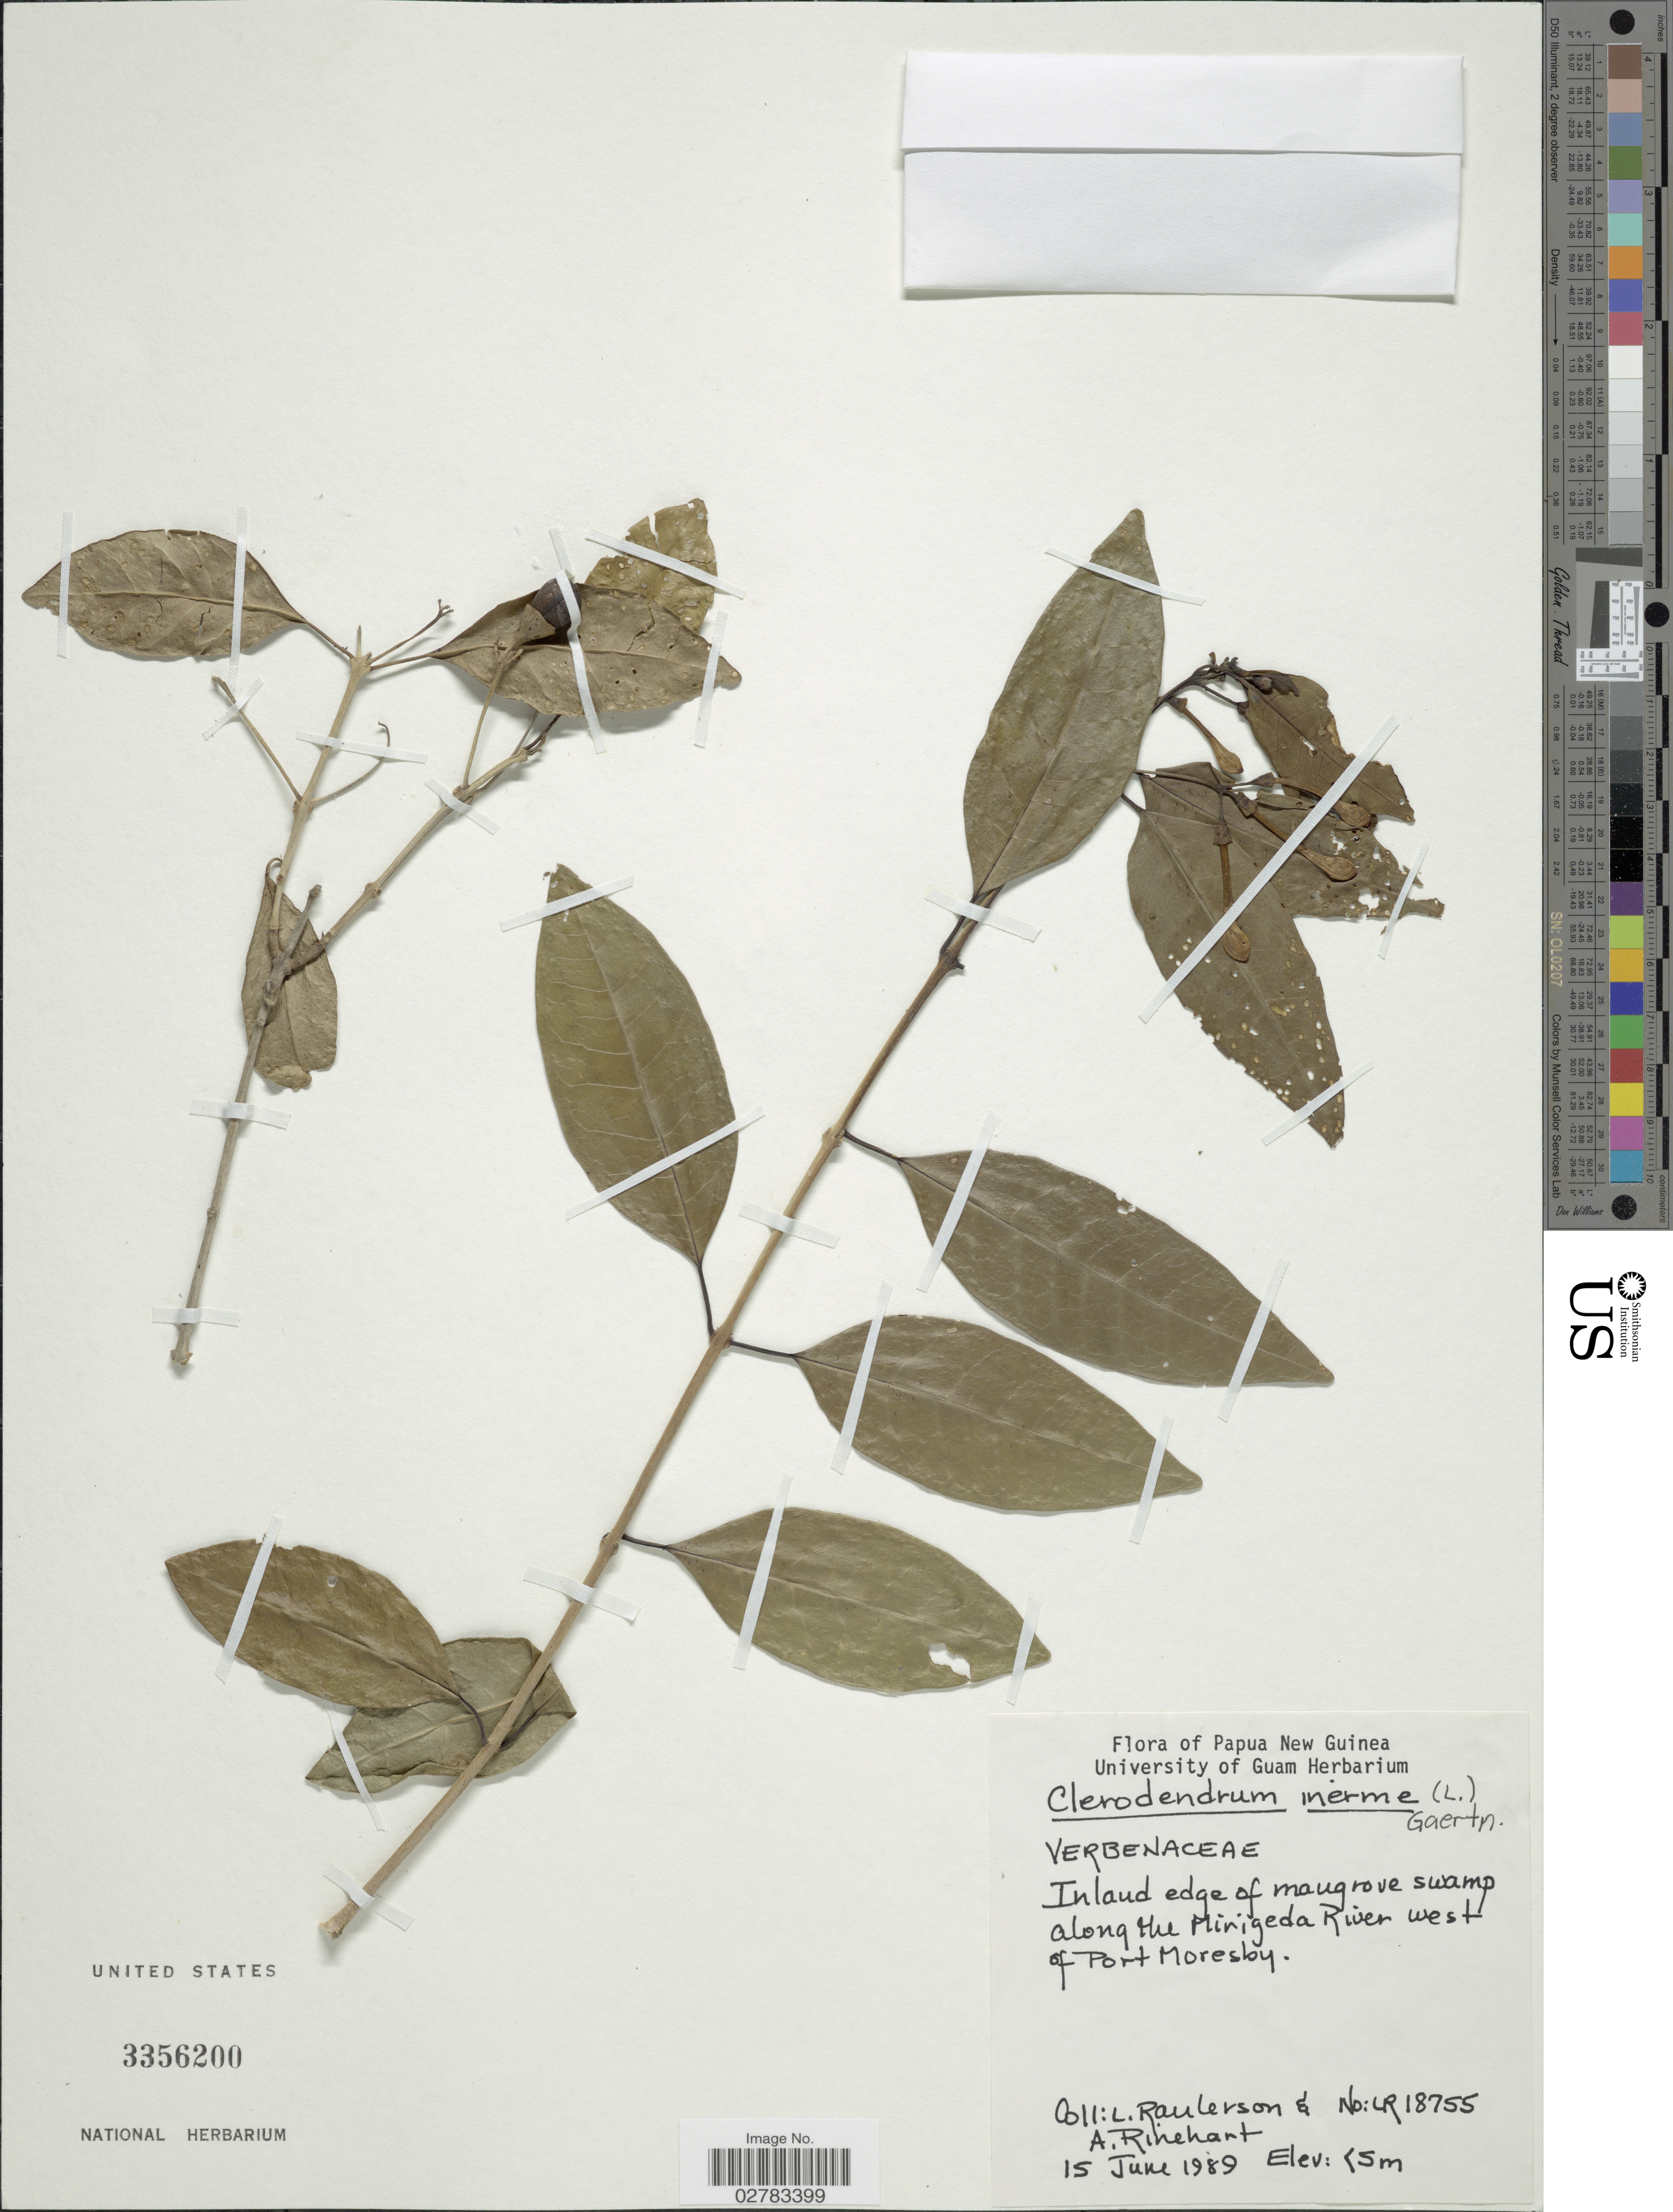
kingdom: Plantae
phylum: Tracheophyta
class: Magnoliopsida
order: Lamiales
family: Lamiaceae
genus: Clerodendrum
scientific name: Clerodendrum inerme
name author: (L.) Gaertn.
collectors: L. Raulerson & A. Rinehart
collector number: LR 18755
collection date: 1989-06-15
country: Papua New Guinea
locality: Inland edge of mangrove swamp along the Mirigeda River west of Port Moresby.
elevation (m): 5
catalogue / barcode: US 3356200